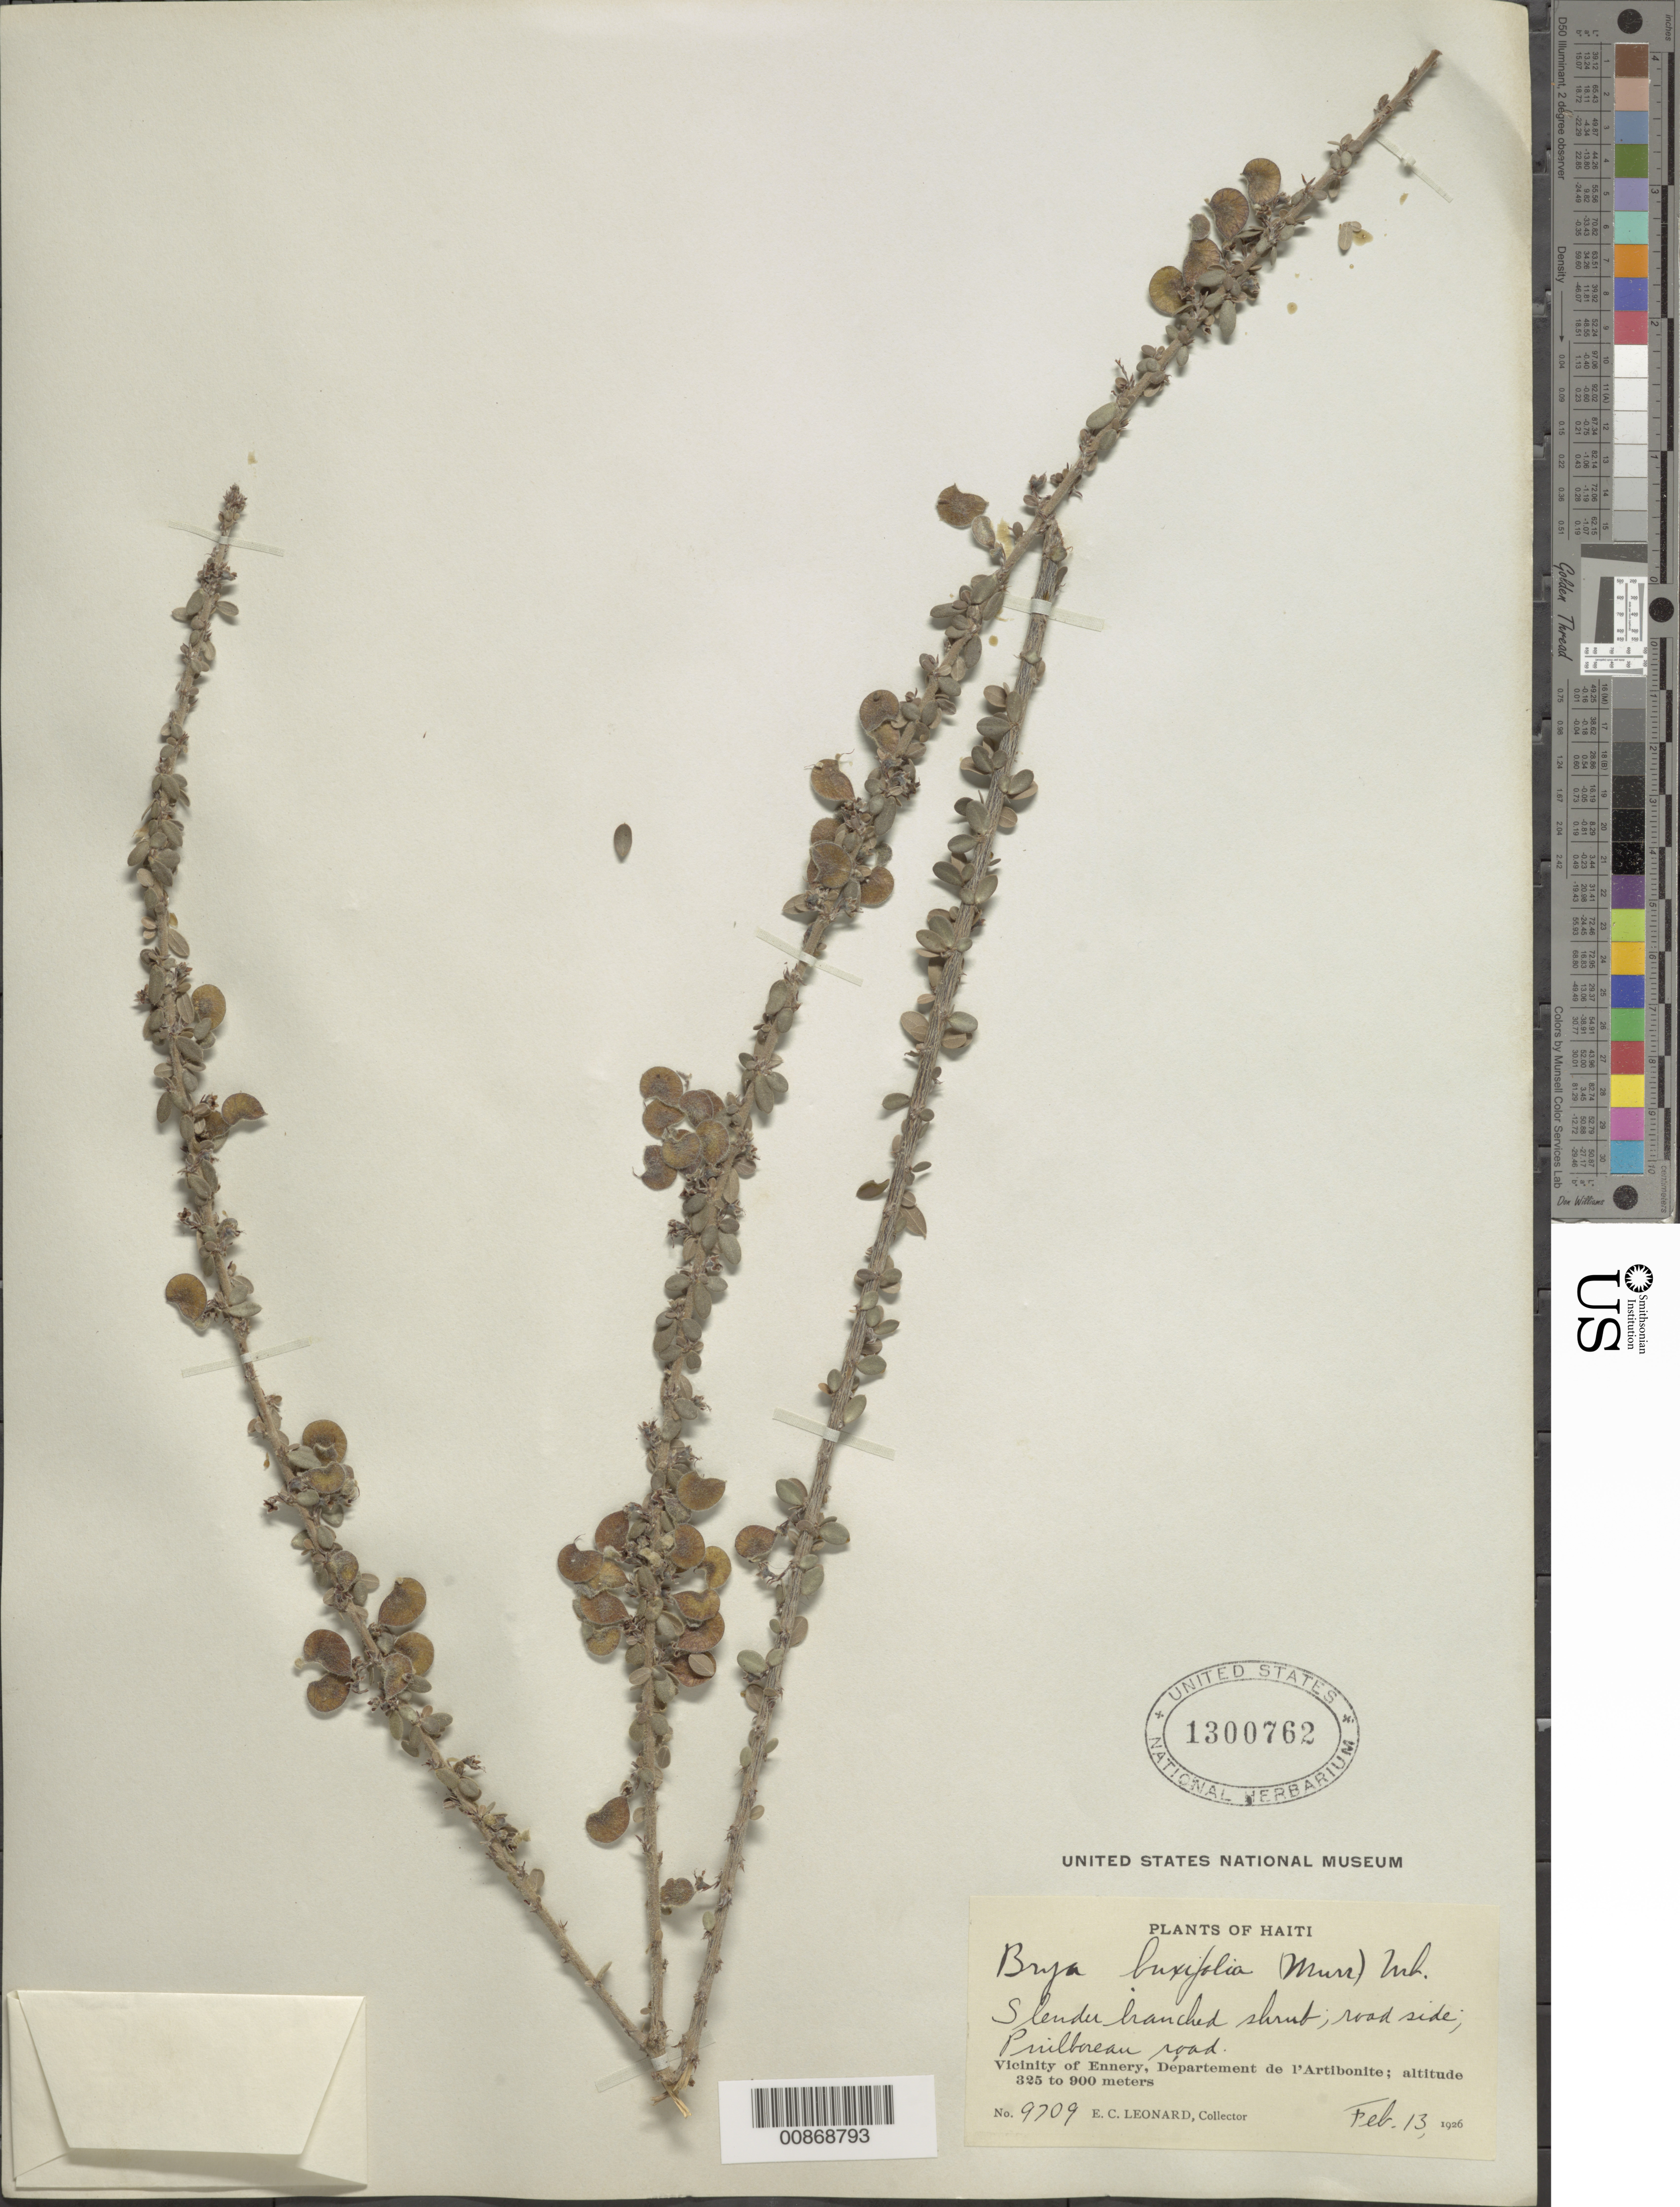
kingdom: Plantae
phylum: Tracheophyta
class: Magnoliopsida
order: Fabales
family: Fabaceae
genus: Brya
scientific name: Brya buxifolia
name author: (Murray) Urb.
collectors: E. C. Leonard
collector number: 9709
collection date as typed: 13 Feb 1926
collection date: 1926-02-13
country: Haiti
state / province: Artibonite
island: Hispaniola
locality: Vicinity of Ennery, Puilboreau road.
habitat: Roadside.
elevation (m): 325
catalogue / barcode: US 1300762